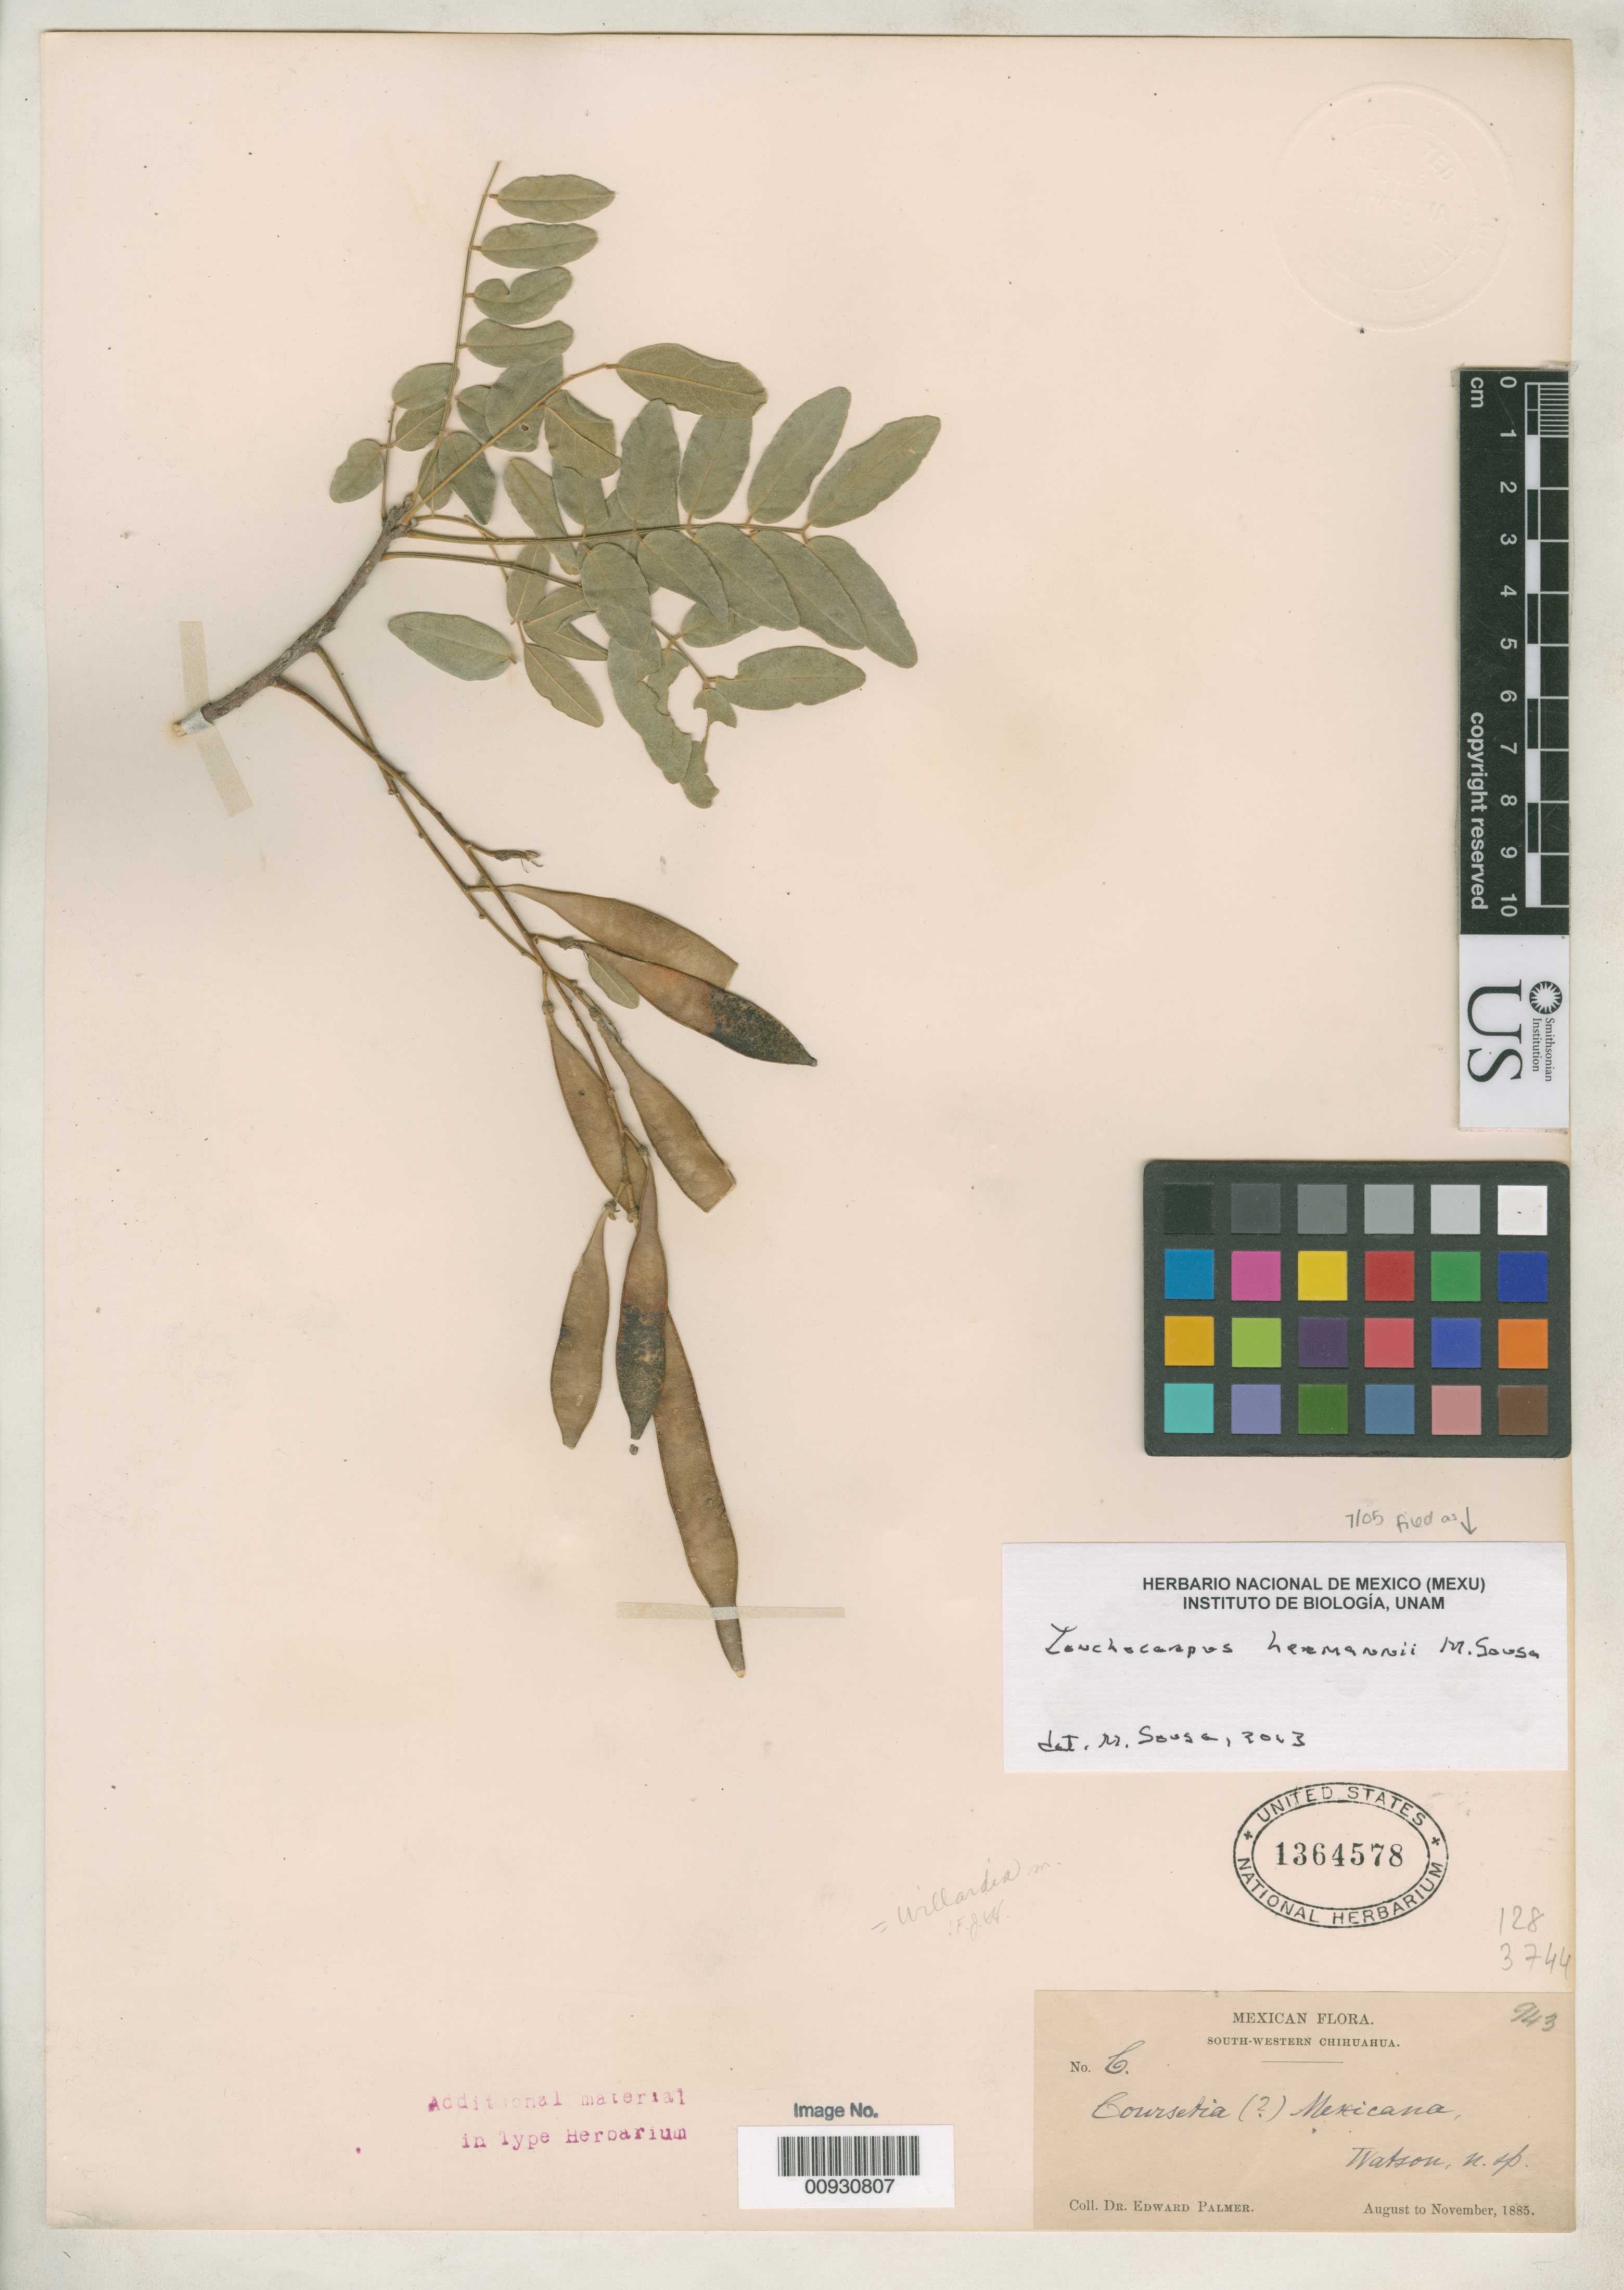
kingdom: Plantae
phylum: Tracheophyta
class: Magnoliopsida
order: Fabales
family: Fabaceae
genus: Coursetia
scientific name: Coursetia mexicana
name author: S. Watson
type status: Isotype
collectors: E. Palmer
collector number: C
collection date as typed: Aug 1885 to -- Nov 1885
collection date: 1885-08/1885-11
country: Mexico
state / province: Chihuahua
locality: SW Chihuahua.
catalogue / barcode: US 1364578